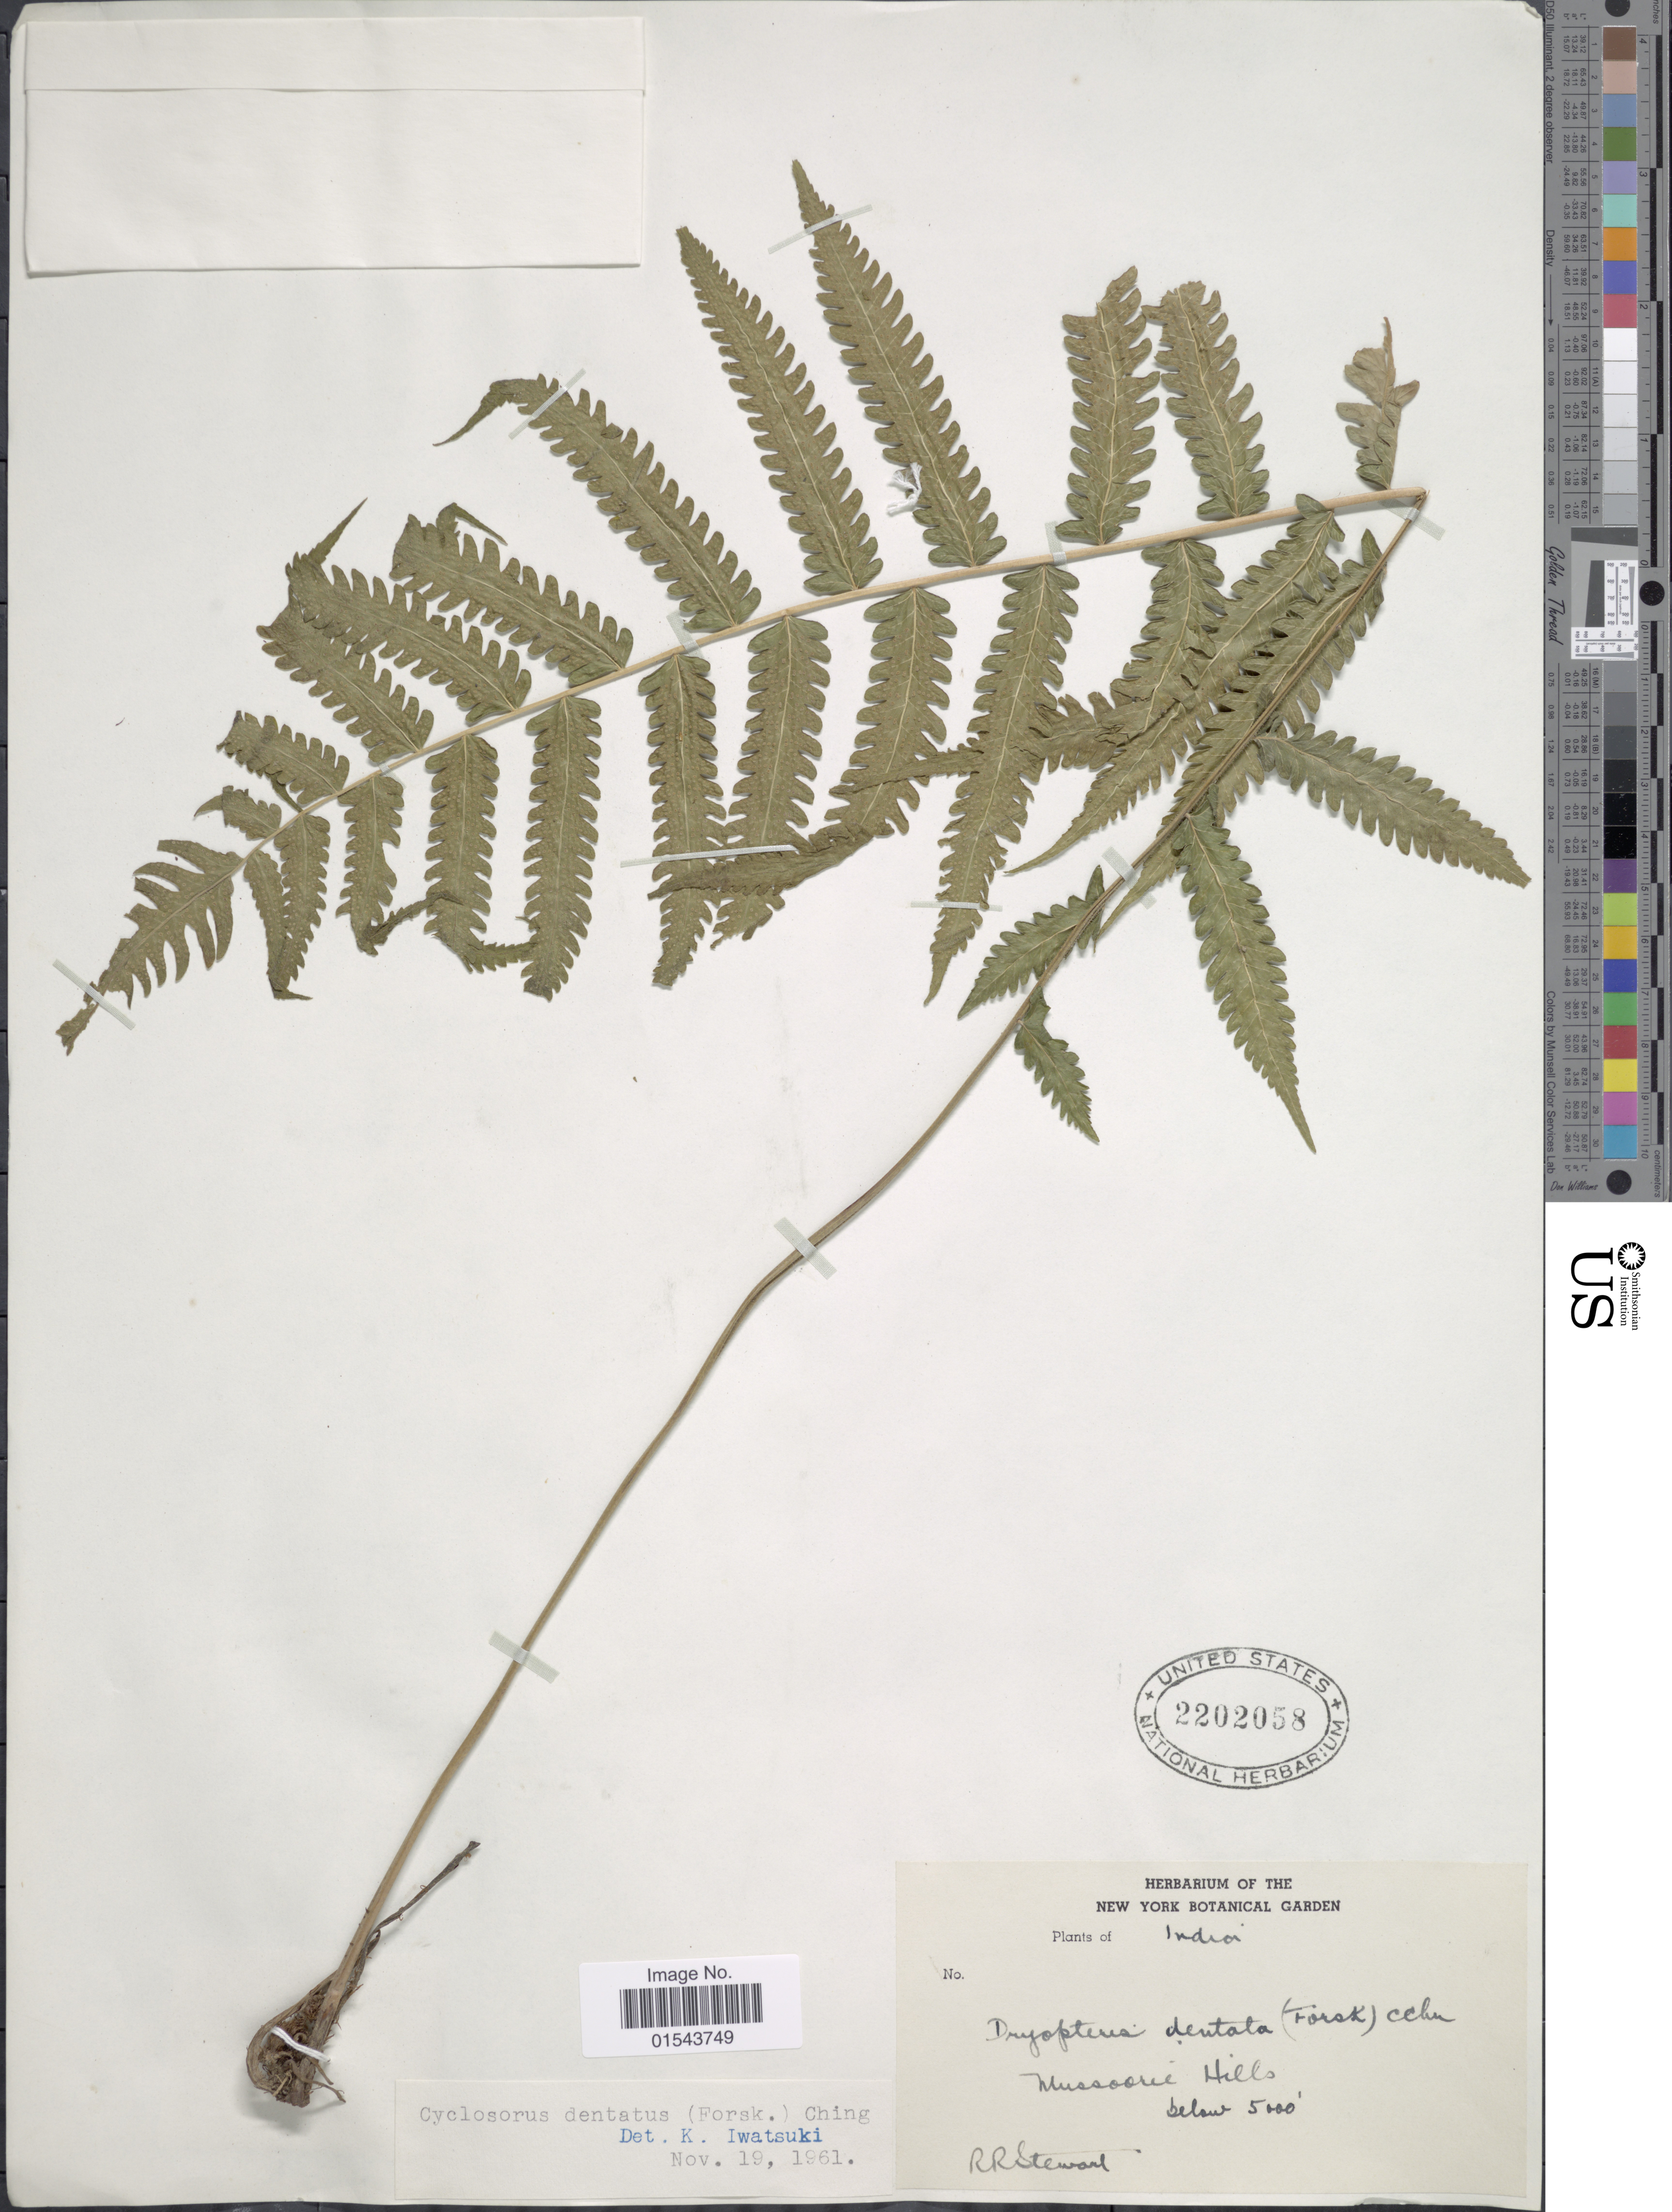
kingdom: Plantae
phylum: Tracheophyta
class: Polypodiopsida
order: Polypodiales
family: Thelypteridaceae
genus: Christella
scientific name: Christella dentata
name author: (Forssk.) Brownsey & Jermy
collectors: R. R. Stewart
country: India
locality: Mussoorie Hills.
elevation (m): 1524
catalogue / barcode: US 2202058